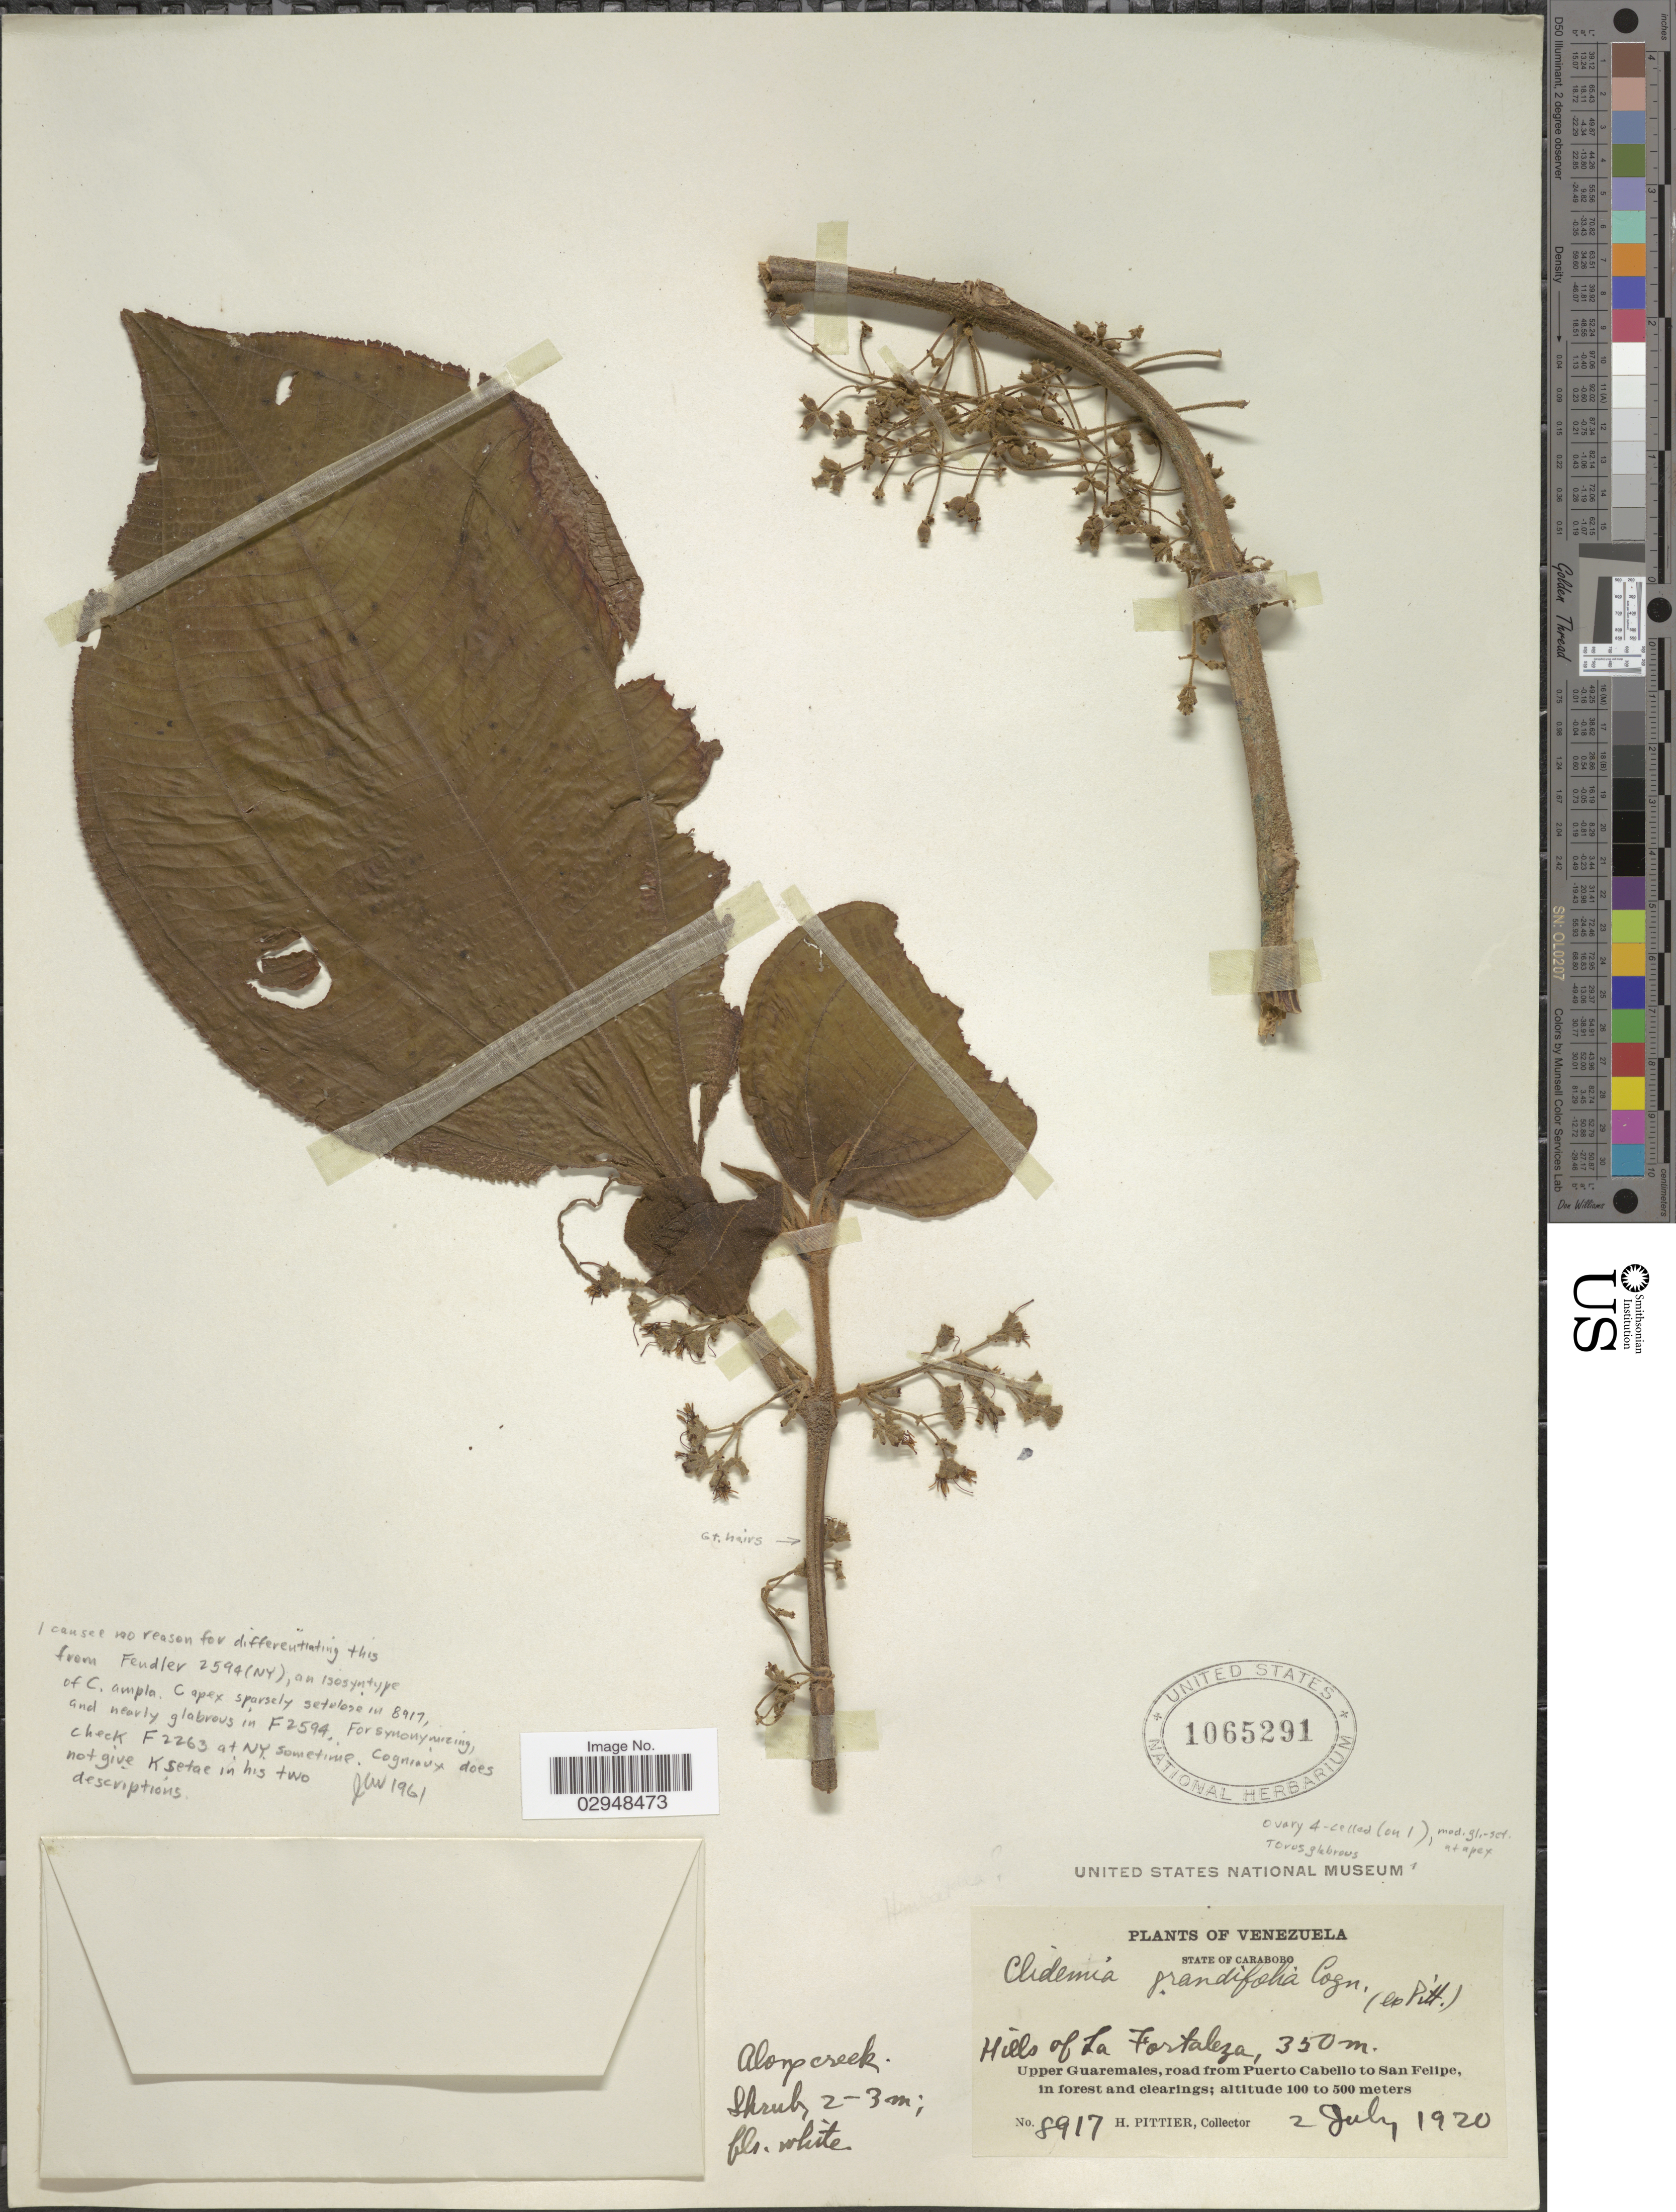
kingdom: Plantae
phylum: Tracheophyta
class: Magnoliopsida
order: Myrtales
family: Melastomataceae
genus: Clidemia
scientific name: Clidemia ampla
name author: Cogn.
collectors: H. F. Pittier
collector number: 8917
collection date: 1920-07-02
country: Venezuela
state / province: Carabobo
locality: Hills of La Fortaleza, Upper Guaremales, road from Puerto Cabello to San Felipe.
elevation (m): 100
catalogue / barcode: US 1065291